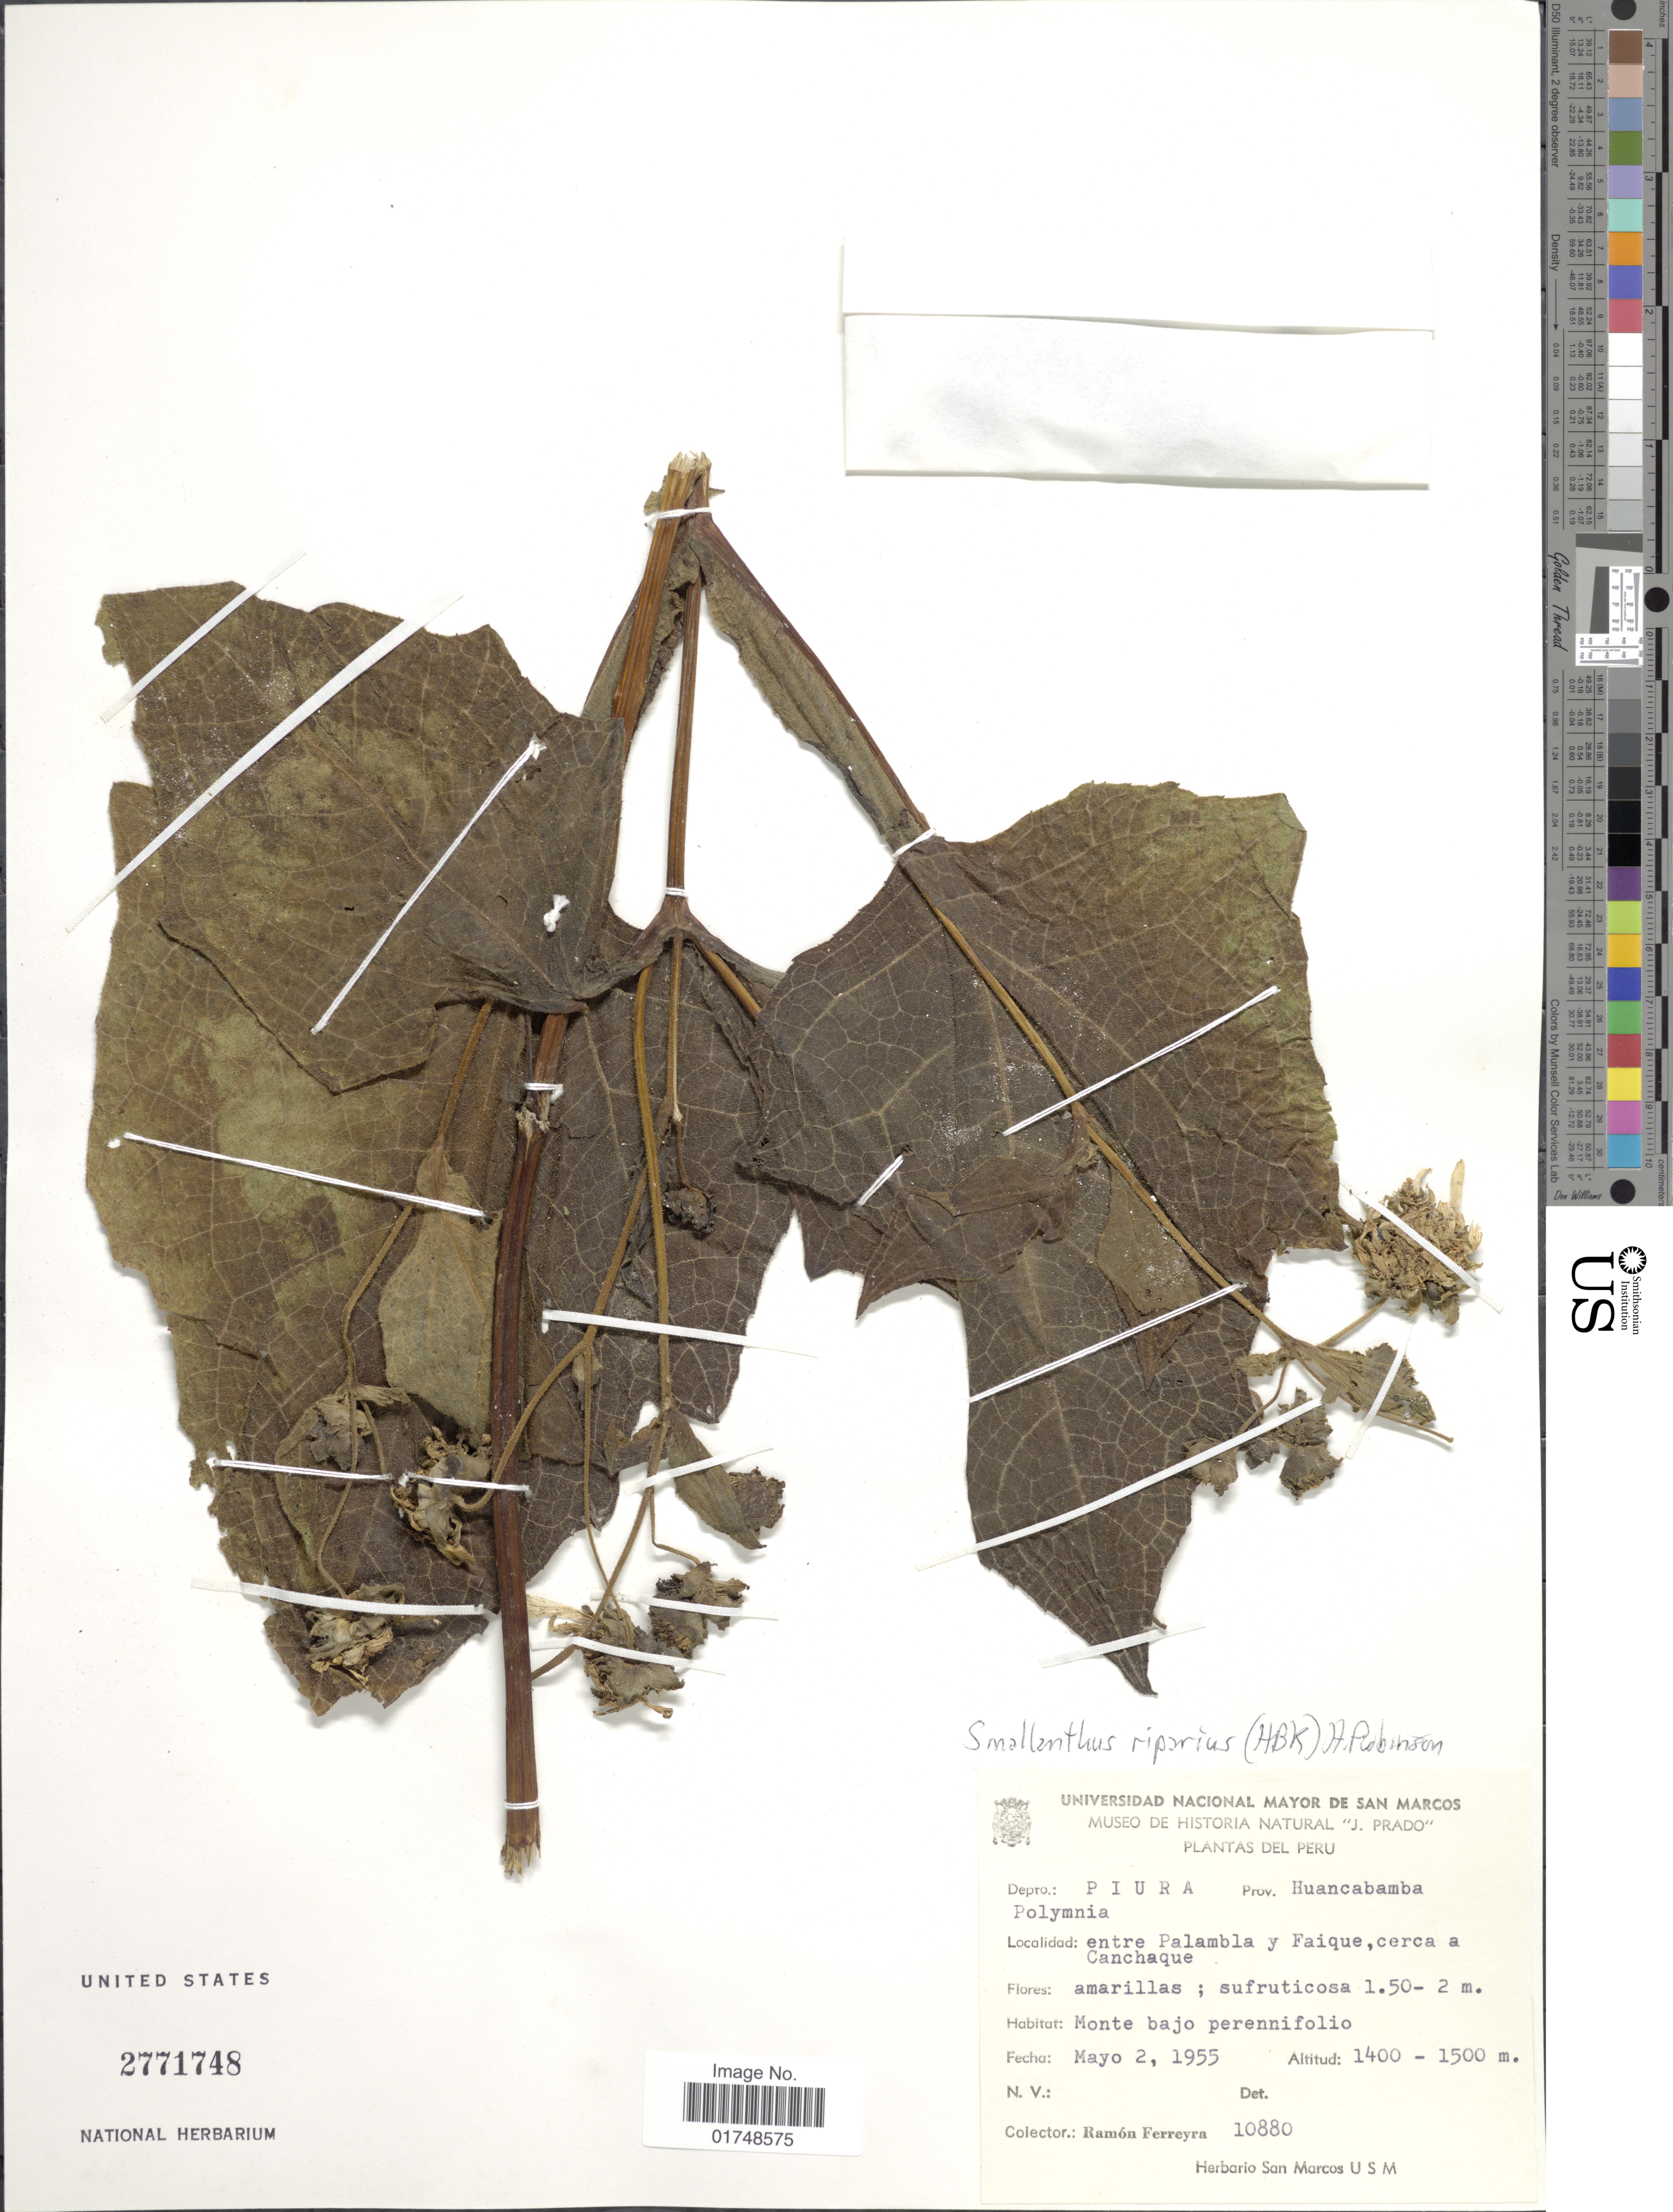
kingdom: Plantae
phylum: Tracheophyta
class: Magnoliopsida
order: Asterales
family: Asteraceae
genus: Smallanthus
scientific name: Smallanthus riparius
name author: (Kunth) H. Rob.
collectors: R. A. Ferreyra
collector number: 10880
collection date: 1955-05-02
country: Peru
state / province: Piura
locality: Depto.: Piura Prov. Huancavanbamba entre Palambla y Faique, cerca a Canchaque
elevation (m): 1400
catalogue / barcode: US 2771748